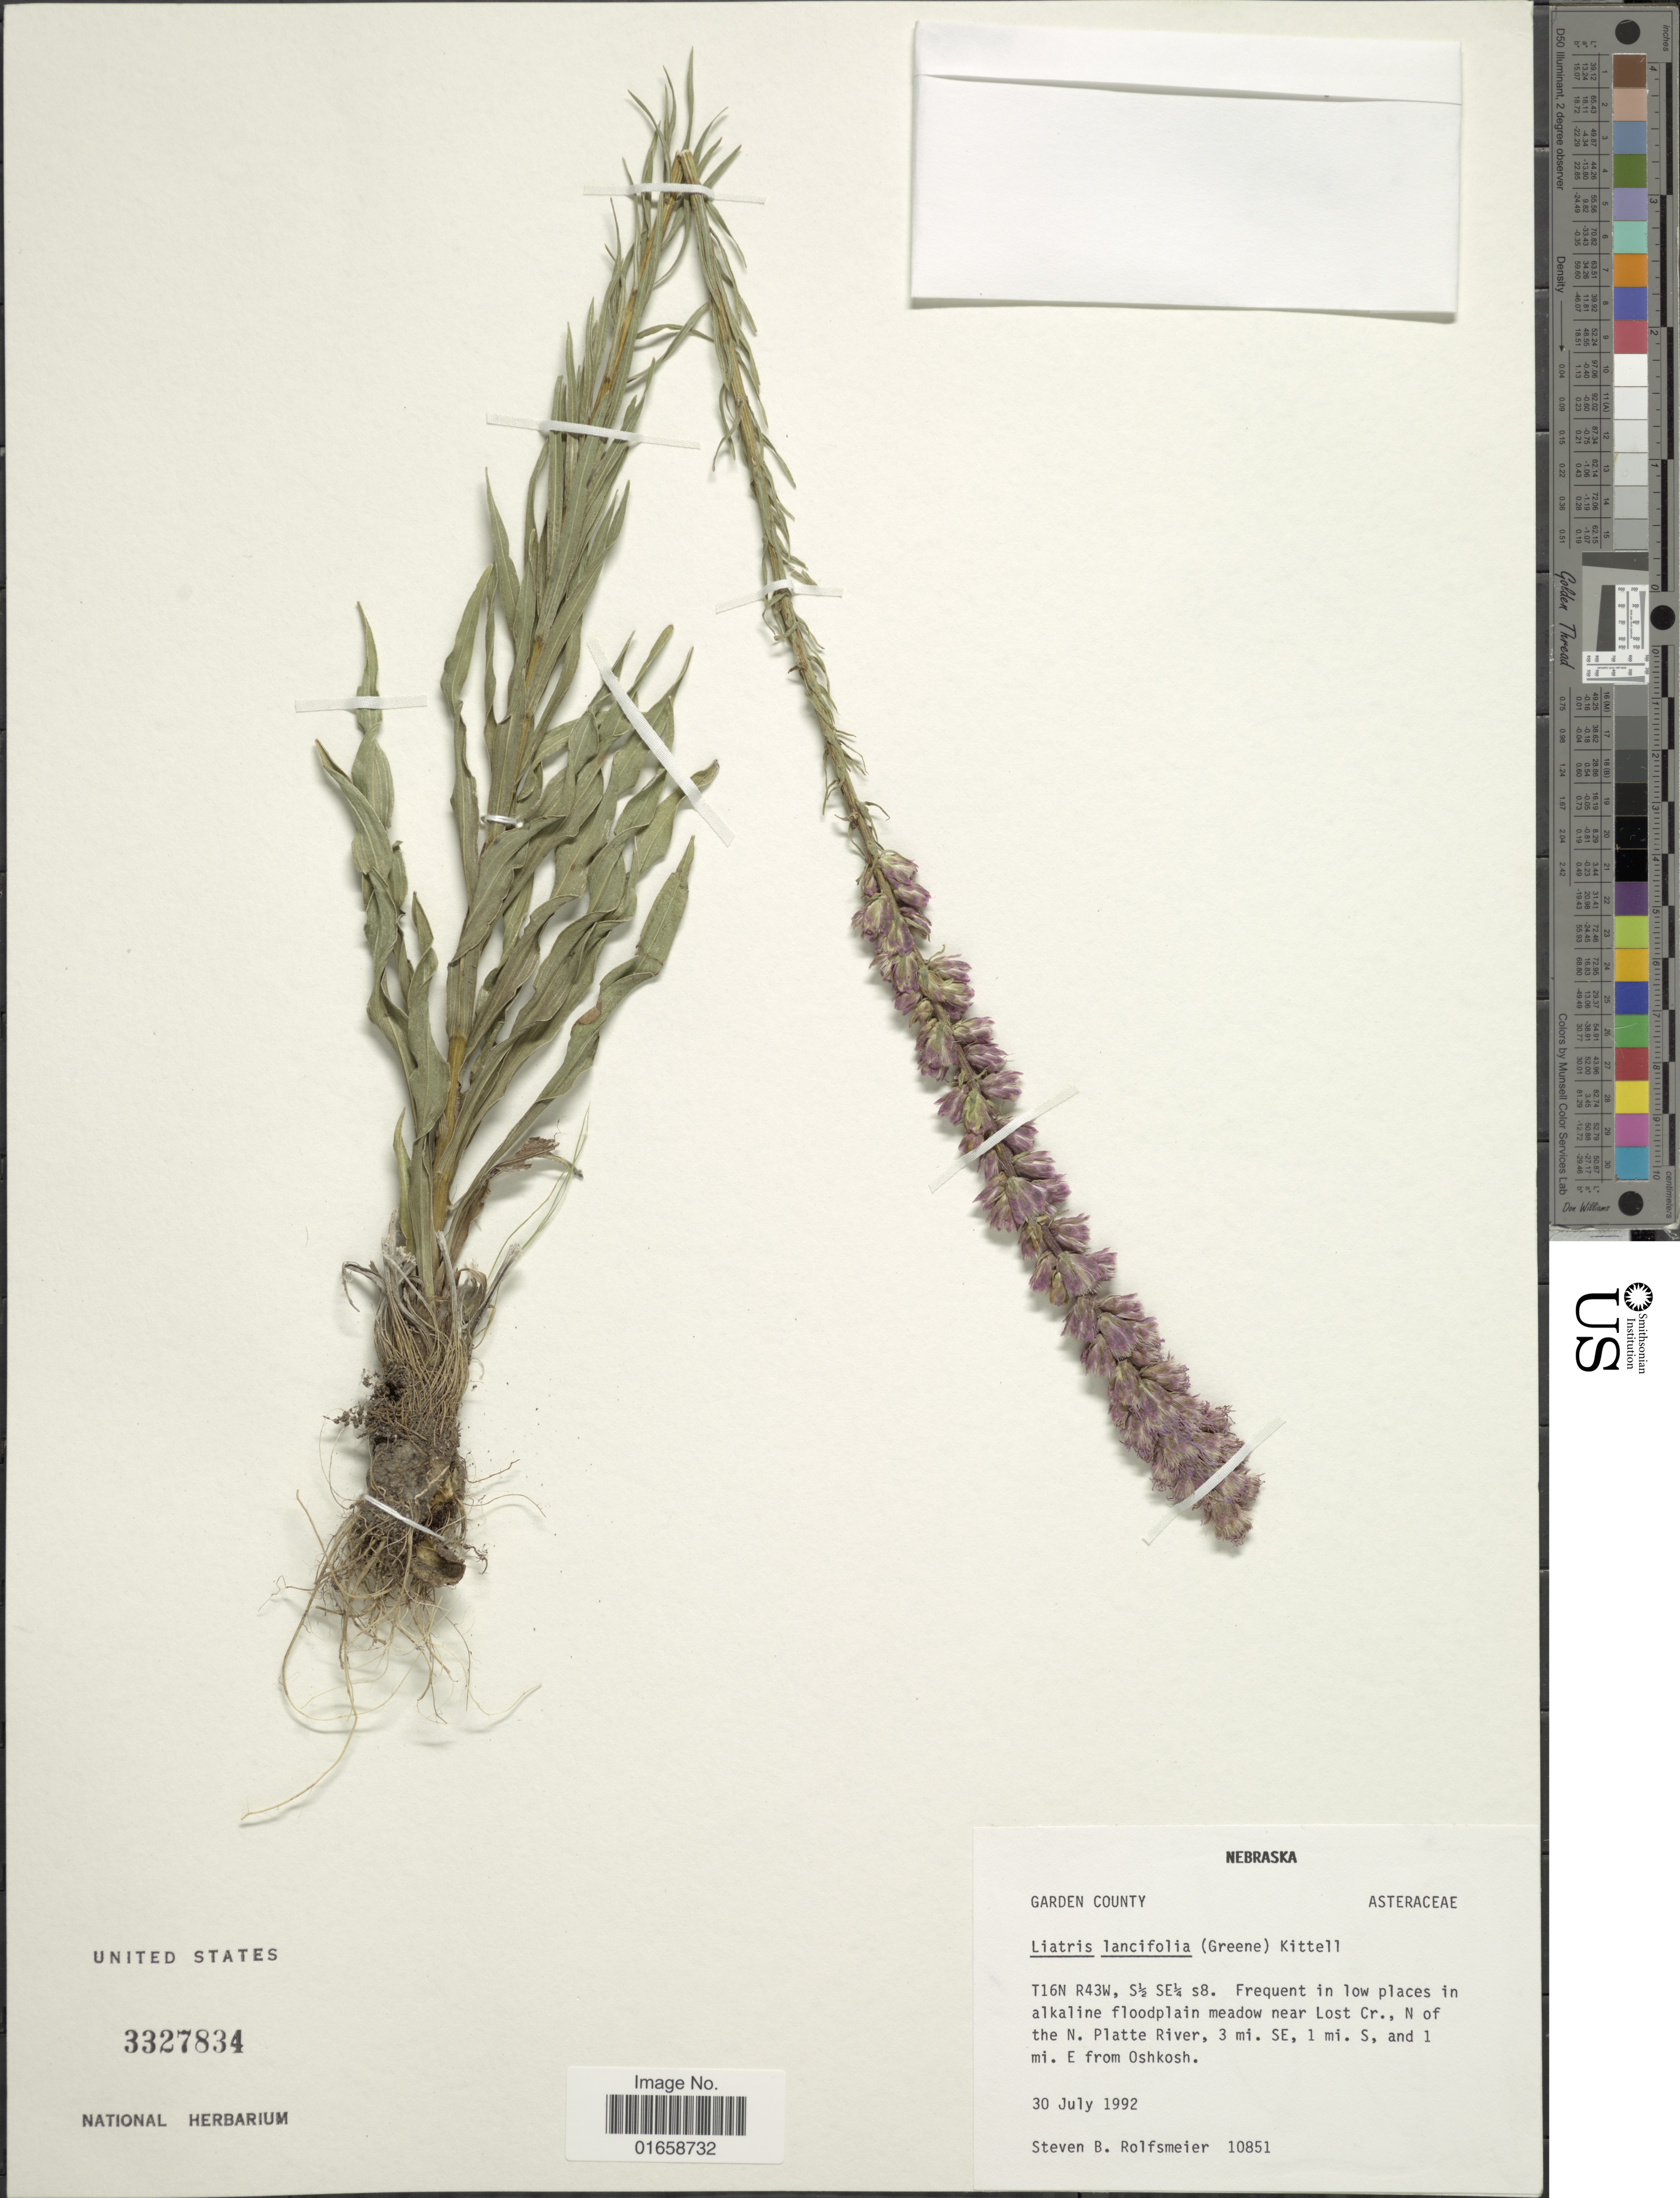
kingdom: Plantae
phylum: Tracheophyta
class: Magnoliopsida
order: Asterales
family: Asteraceae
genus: Liatris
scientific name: Liatris lancifolia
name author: (Greene) Kittell in Tidestr. & Kittell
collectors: S. Rolfsmeier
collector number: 10851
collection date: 1992-07-30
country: United States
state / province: Nebraska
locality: T16N R43W, S½ SE ¼ s8, Frequent in low places in alkaline floodplain meadow near Lost Cr., N of the N. Platte River, 3 mi. SE, 1 mi. S, and 1 mi. E from Oshkosh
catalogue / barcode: US 3327834